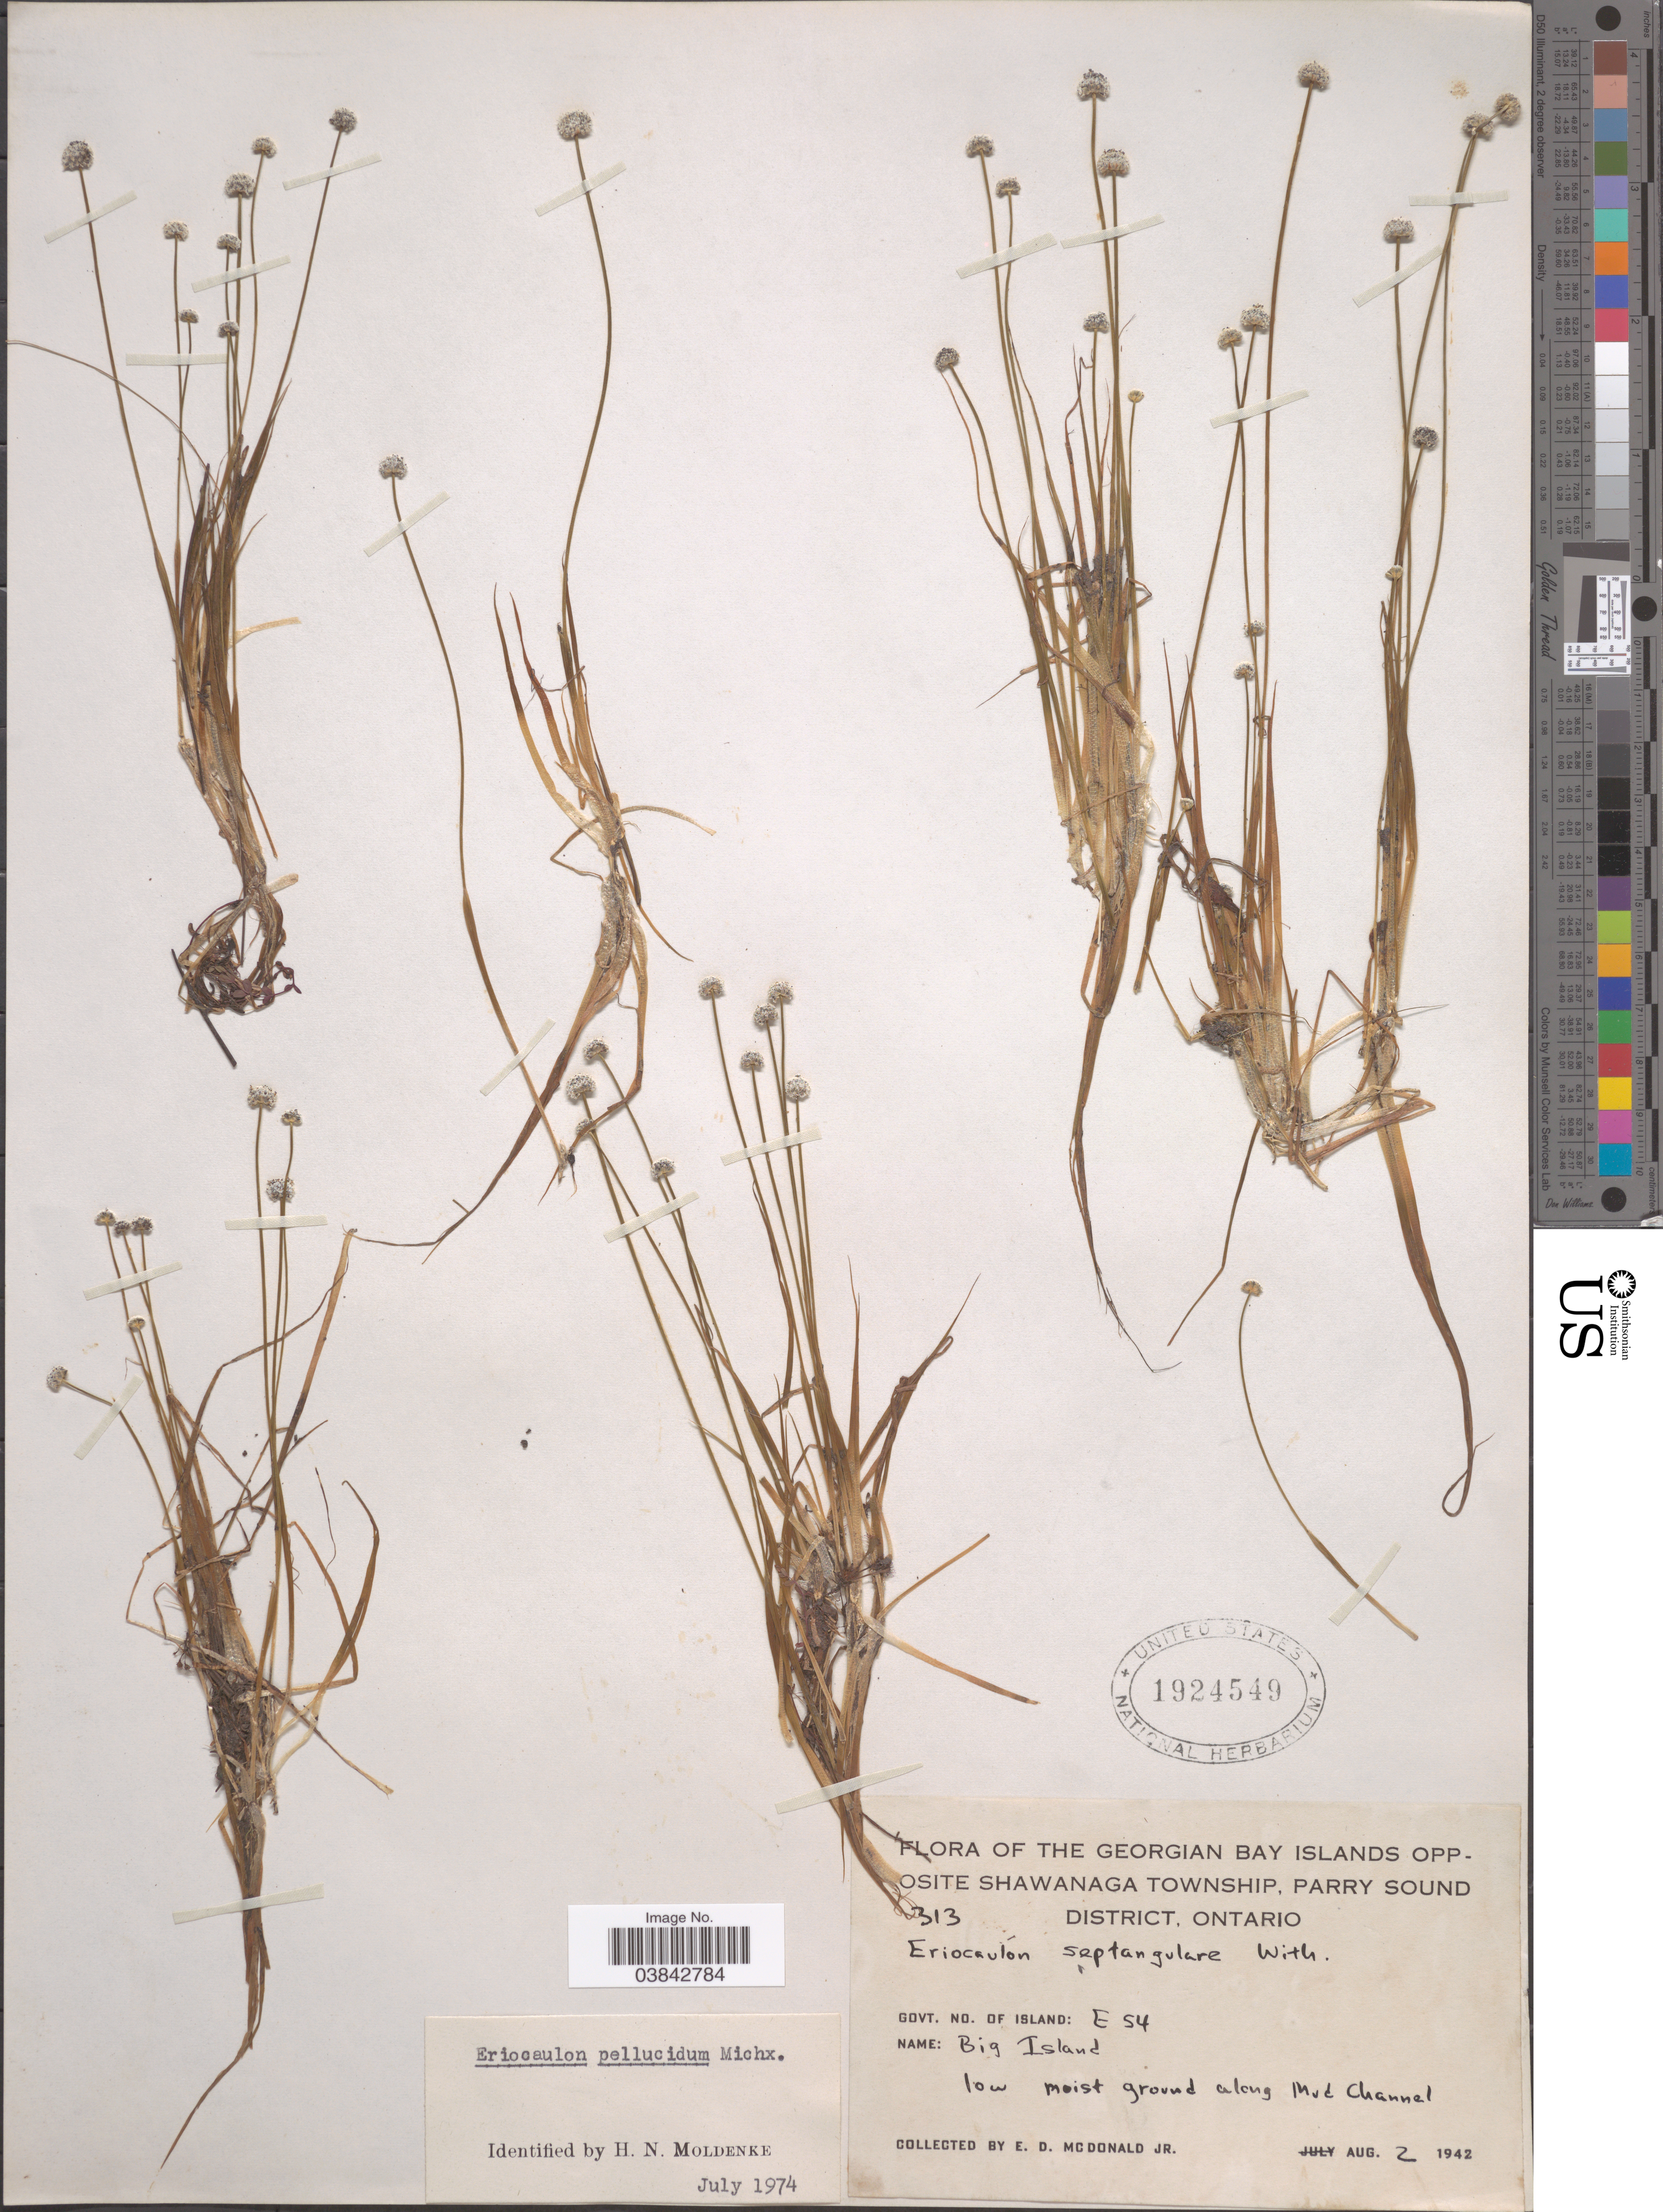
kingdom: Plantae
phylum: Tracheophyta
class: Liliopsida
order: Poales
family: Eriocaulaceae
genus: Eriocaulon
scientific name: Eriocaulon aquaticum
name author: (Hill) Druce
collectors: E. D. McDonald Jr.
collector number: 313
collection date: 1942-08-02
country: Canada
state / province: Ontario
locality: The Georgian Bay Islands Opposite Shawanaga Township, Parry Sound District. Govt. No. of Island: E54. Big Island.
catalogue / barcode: US 1924549